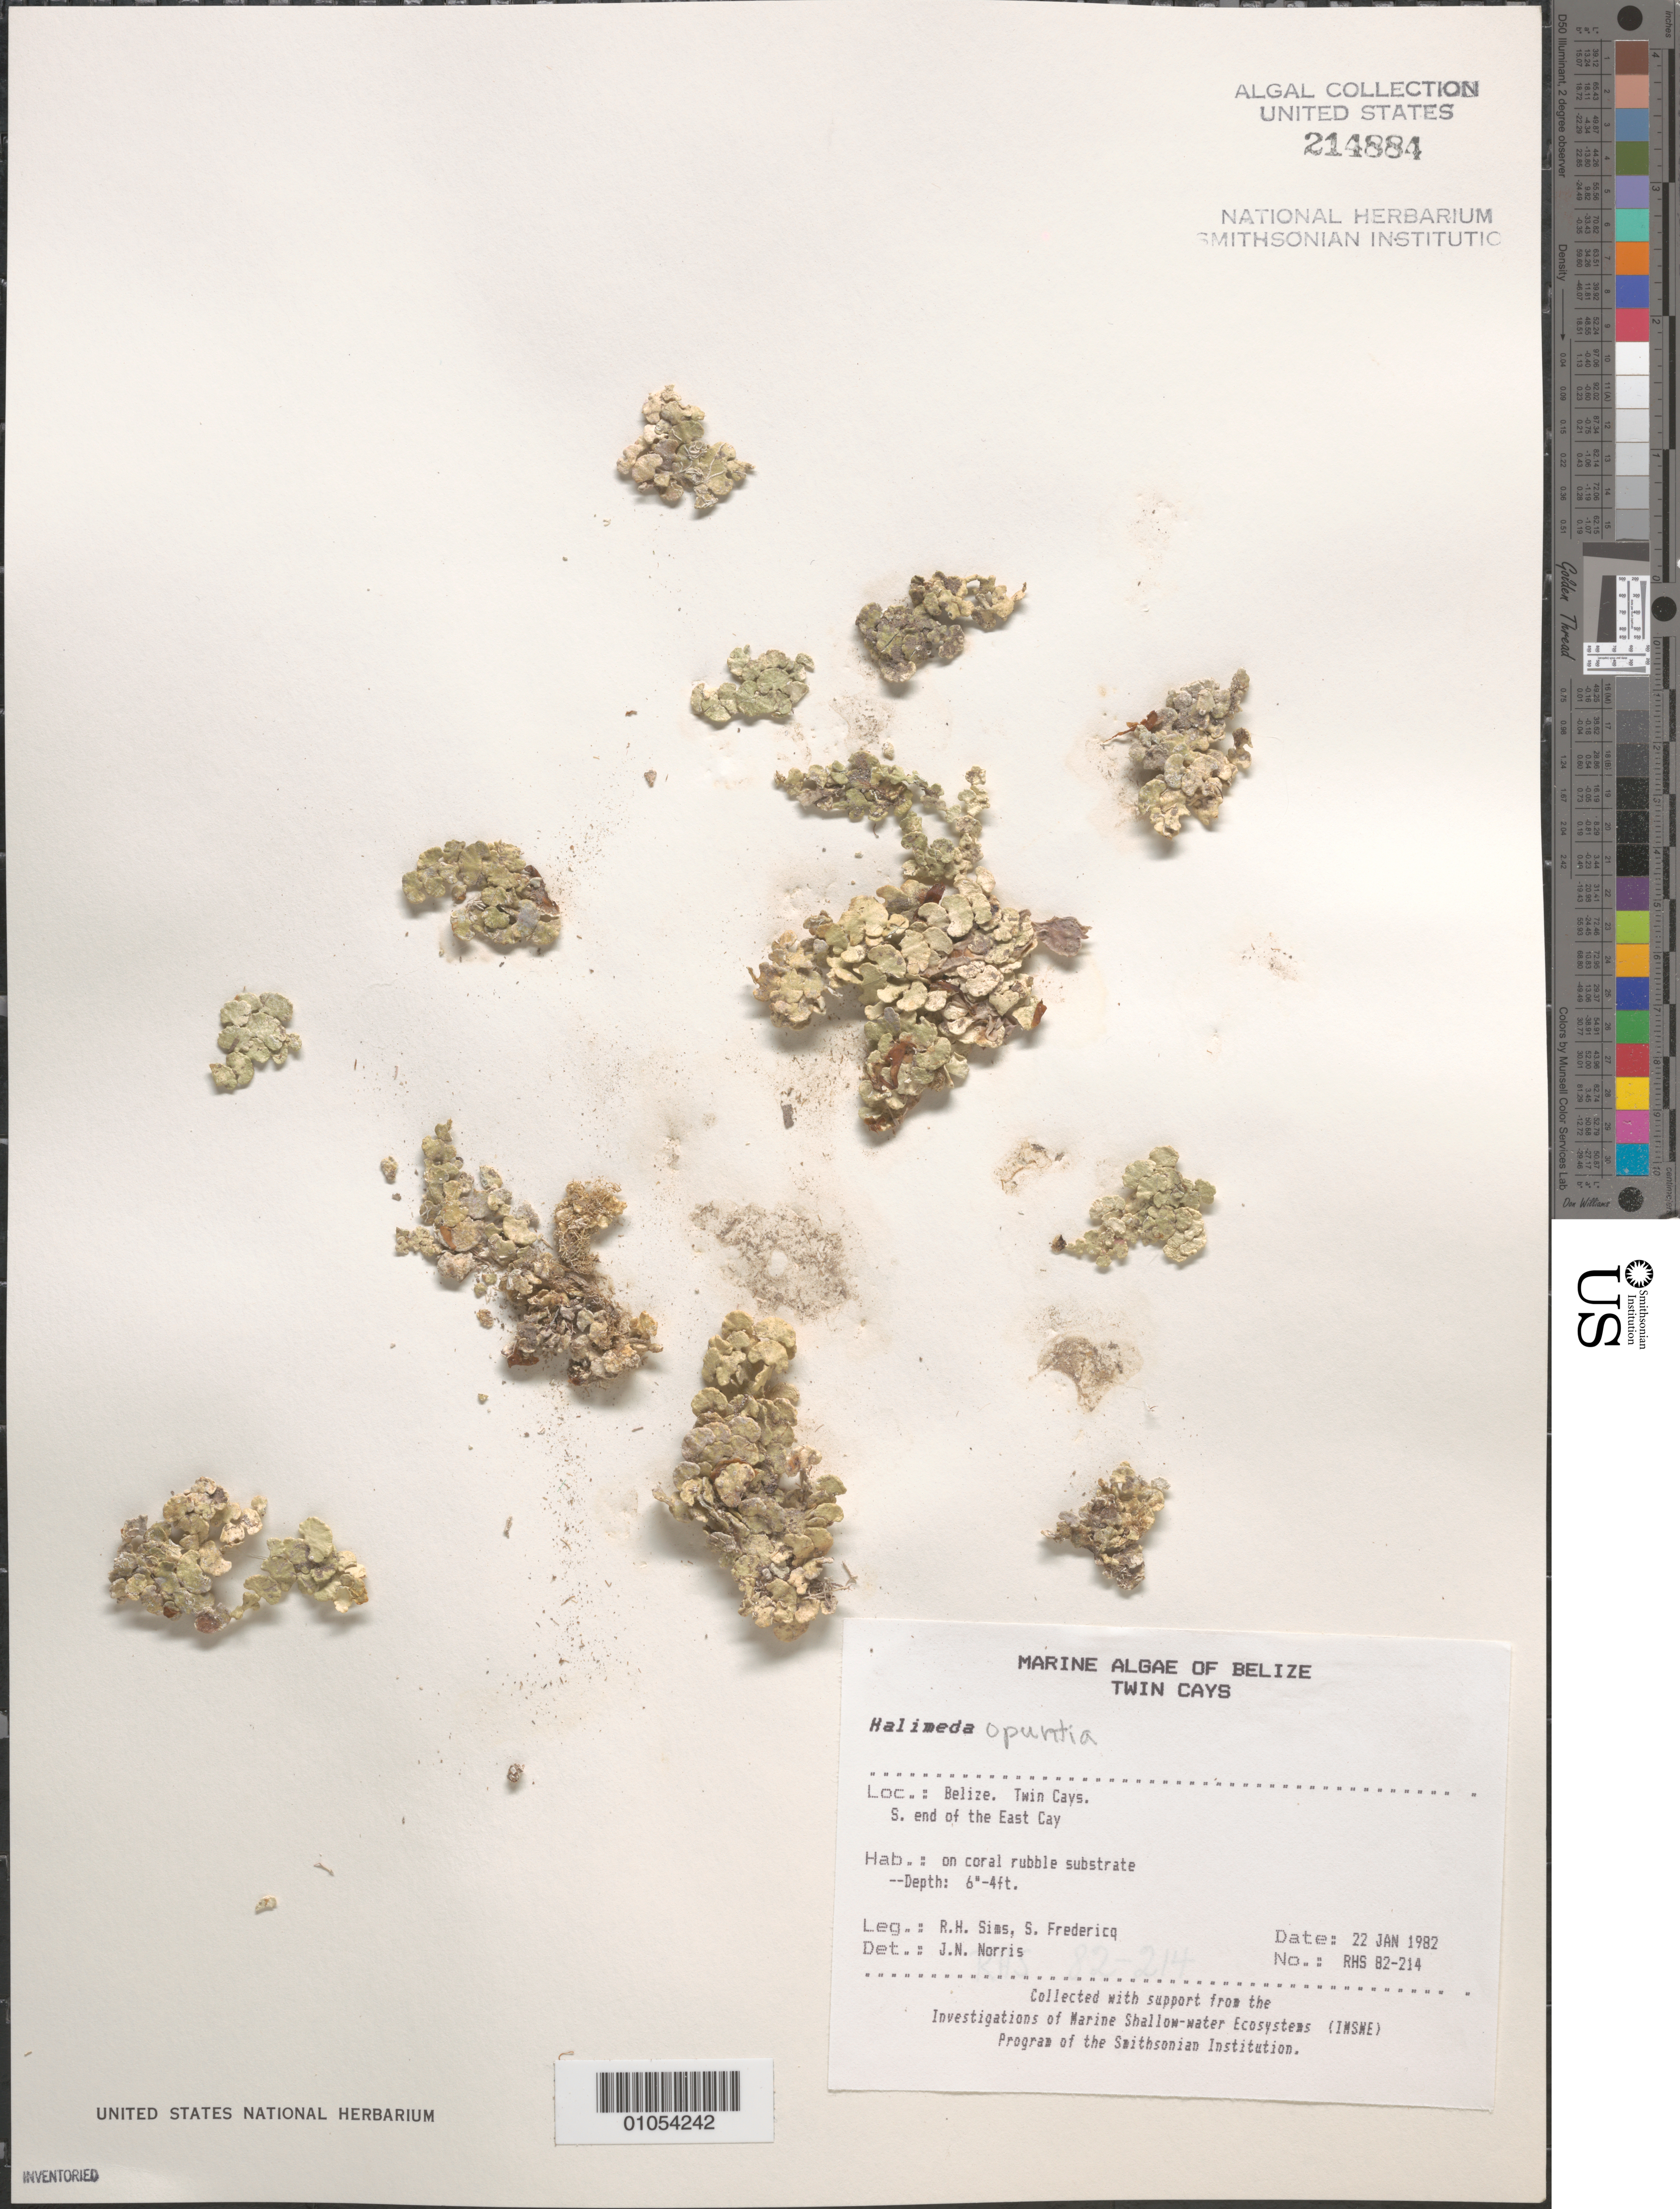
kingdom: Plantae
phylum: Chlorophyta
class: Ulvophyceae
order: Bryopsidales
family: Halimedaceae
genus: Halimeda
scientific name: Halimeda opuntia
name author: (L.) J.V.Lamouroux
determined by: Norris, James N.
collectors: R. H. Sims & S. Fredericq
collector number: RHS 82-214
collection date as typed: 22 Jan 1982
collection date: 1982-01-22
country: Belize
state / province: Stann Creek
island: East Cay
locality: South end of the East Cay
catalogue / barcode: US 214884